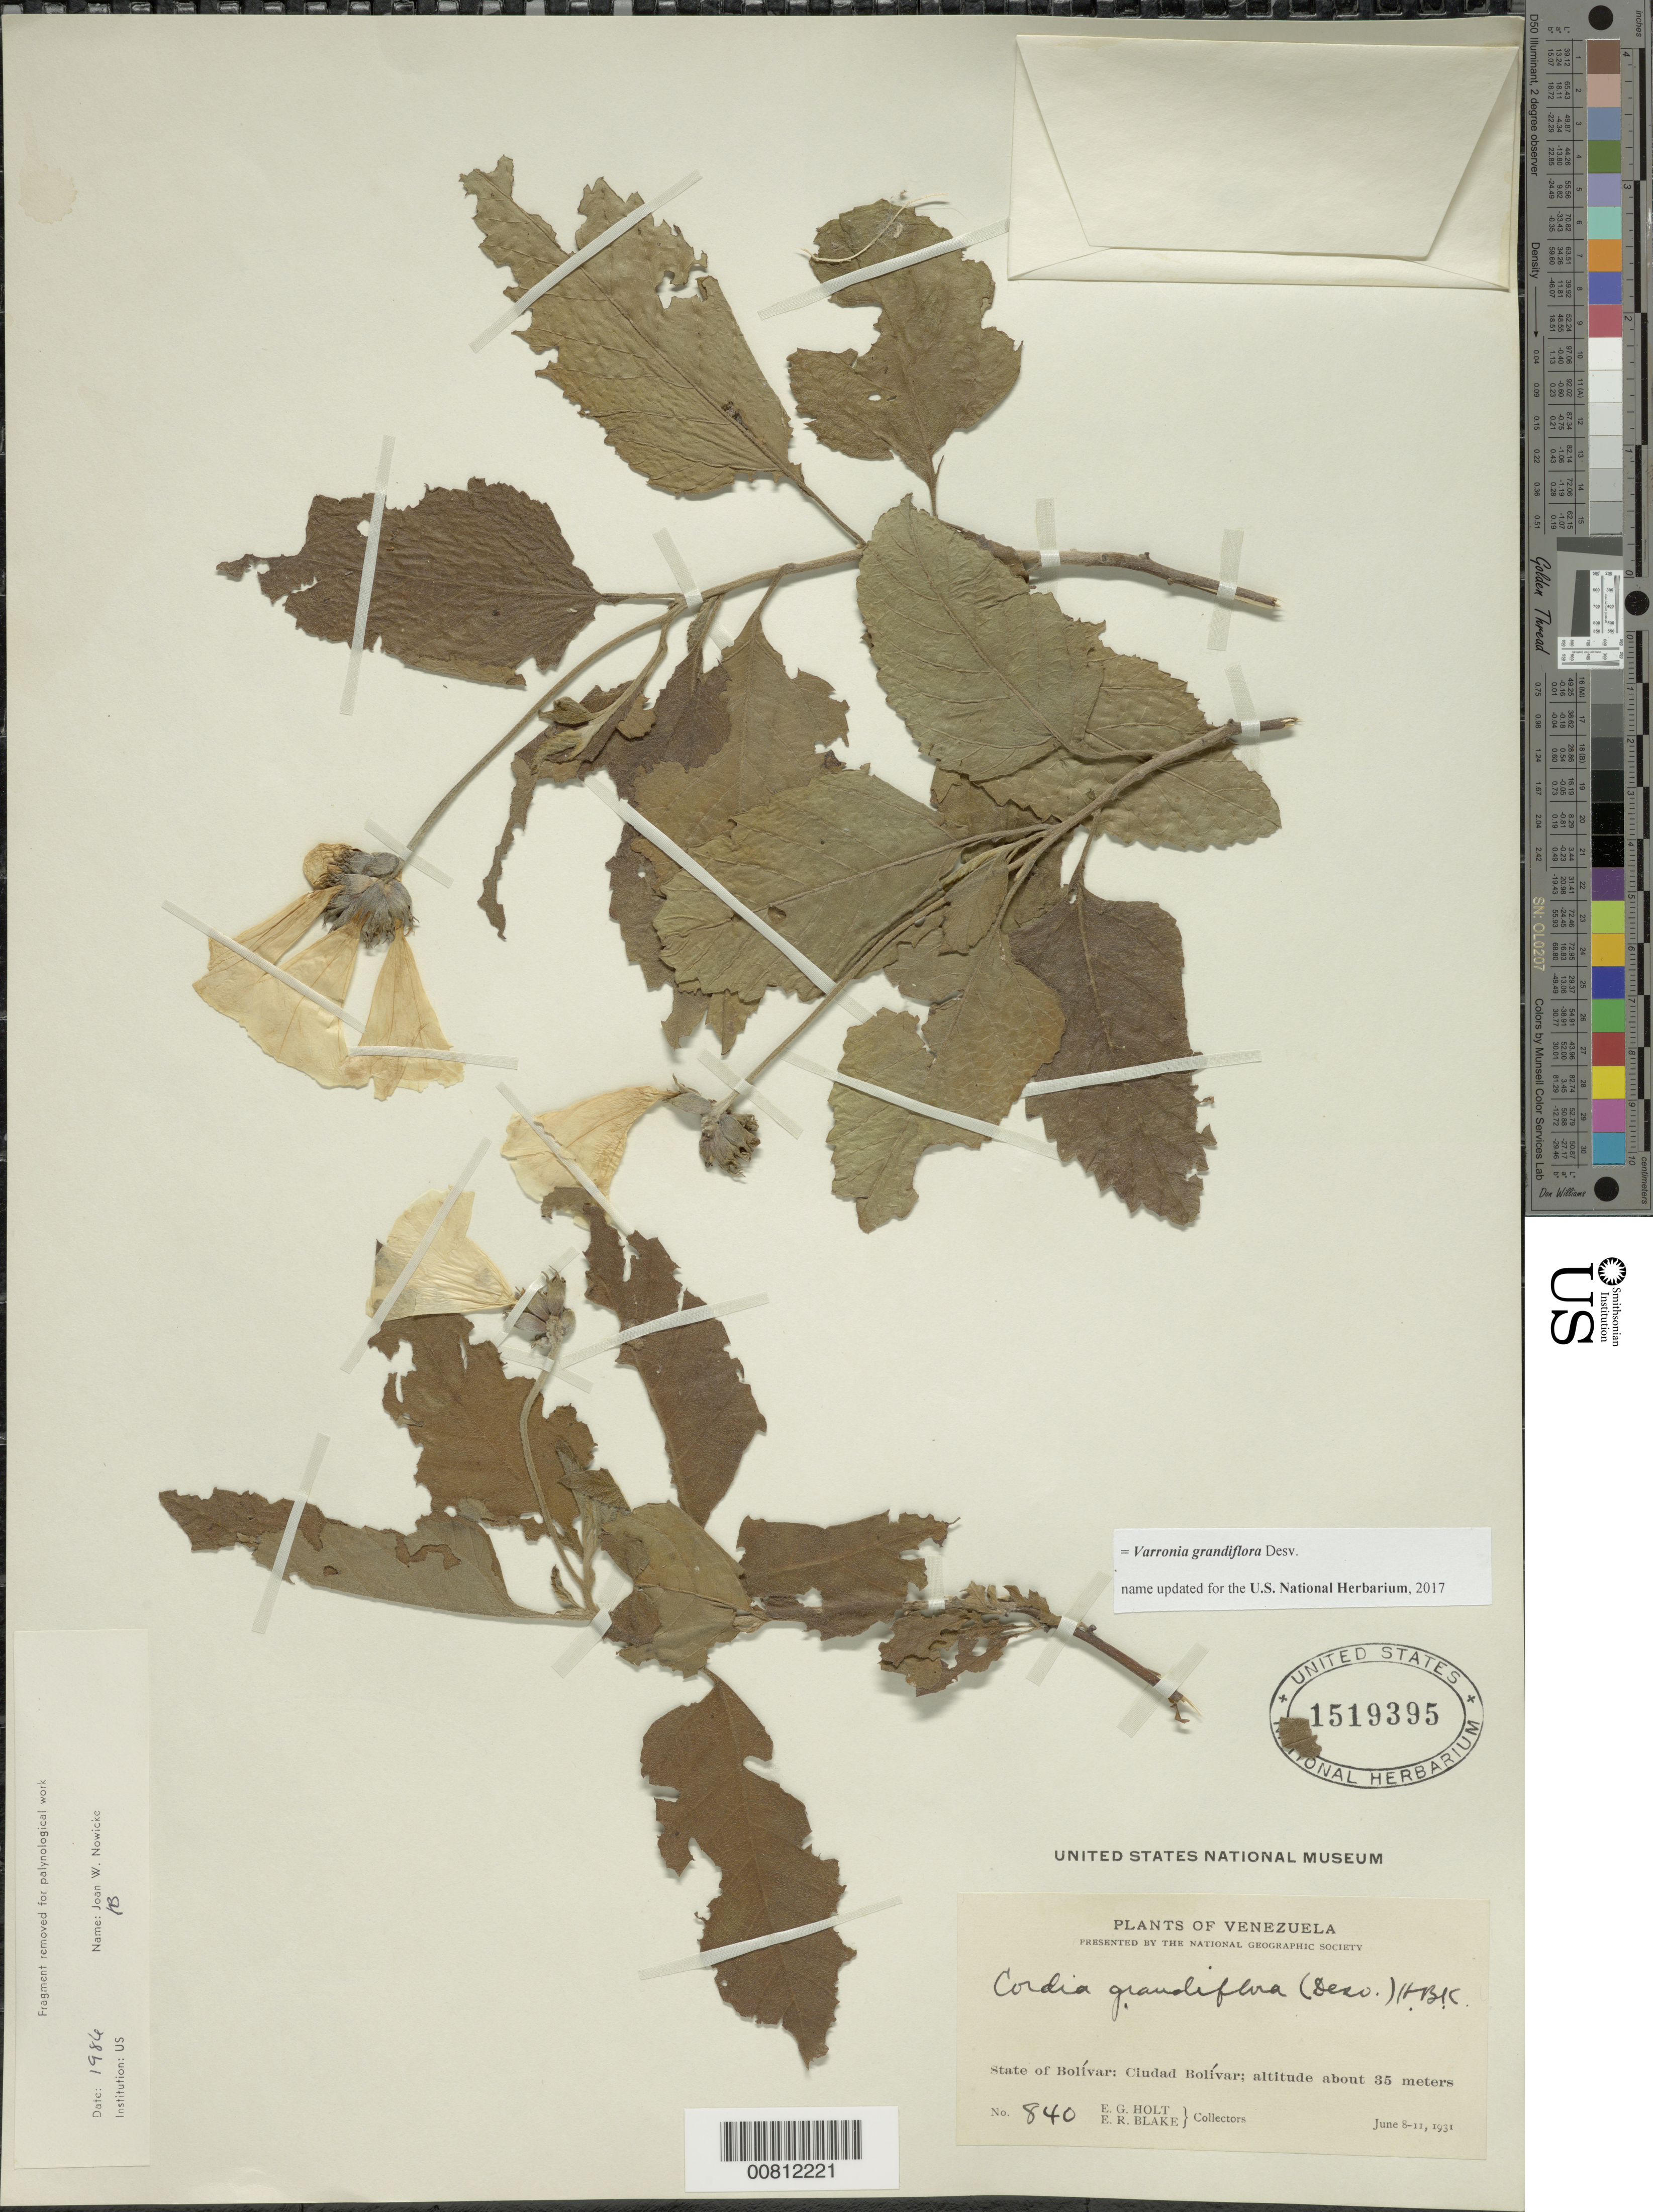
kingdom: Plantae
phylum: Tracheophyta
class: Magnoliopsida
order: Boraginales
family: Cordiaceae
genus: Cordia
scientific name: Cordia grandiflora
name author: (Desv.) Kunth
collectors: E. Holt & E. R. Blake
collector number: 840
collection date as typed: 8-Jun-31 to 11-Jun-31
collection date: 1931-06-08/1931-06-11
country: Venezuela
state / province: Bolívar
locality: Ciudad Bolívar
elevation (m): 35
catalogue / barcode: US 1519395